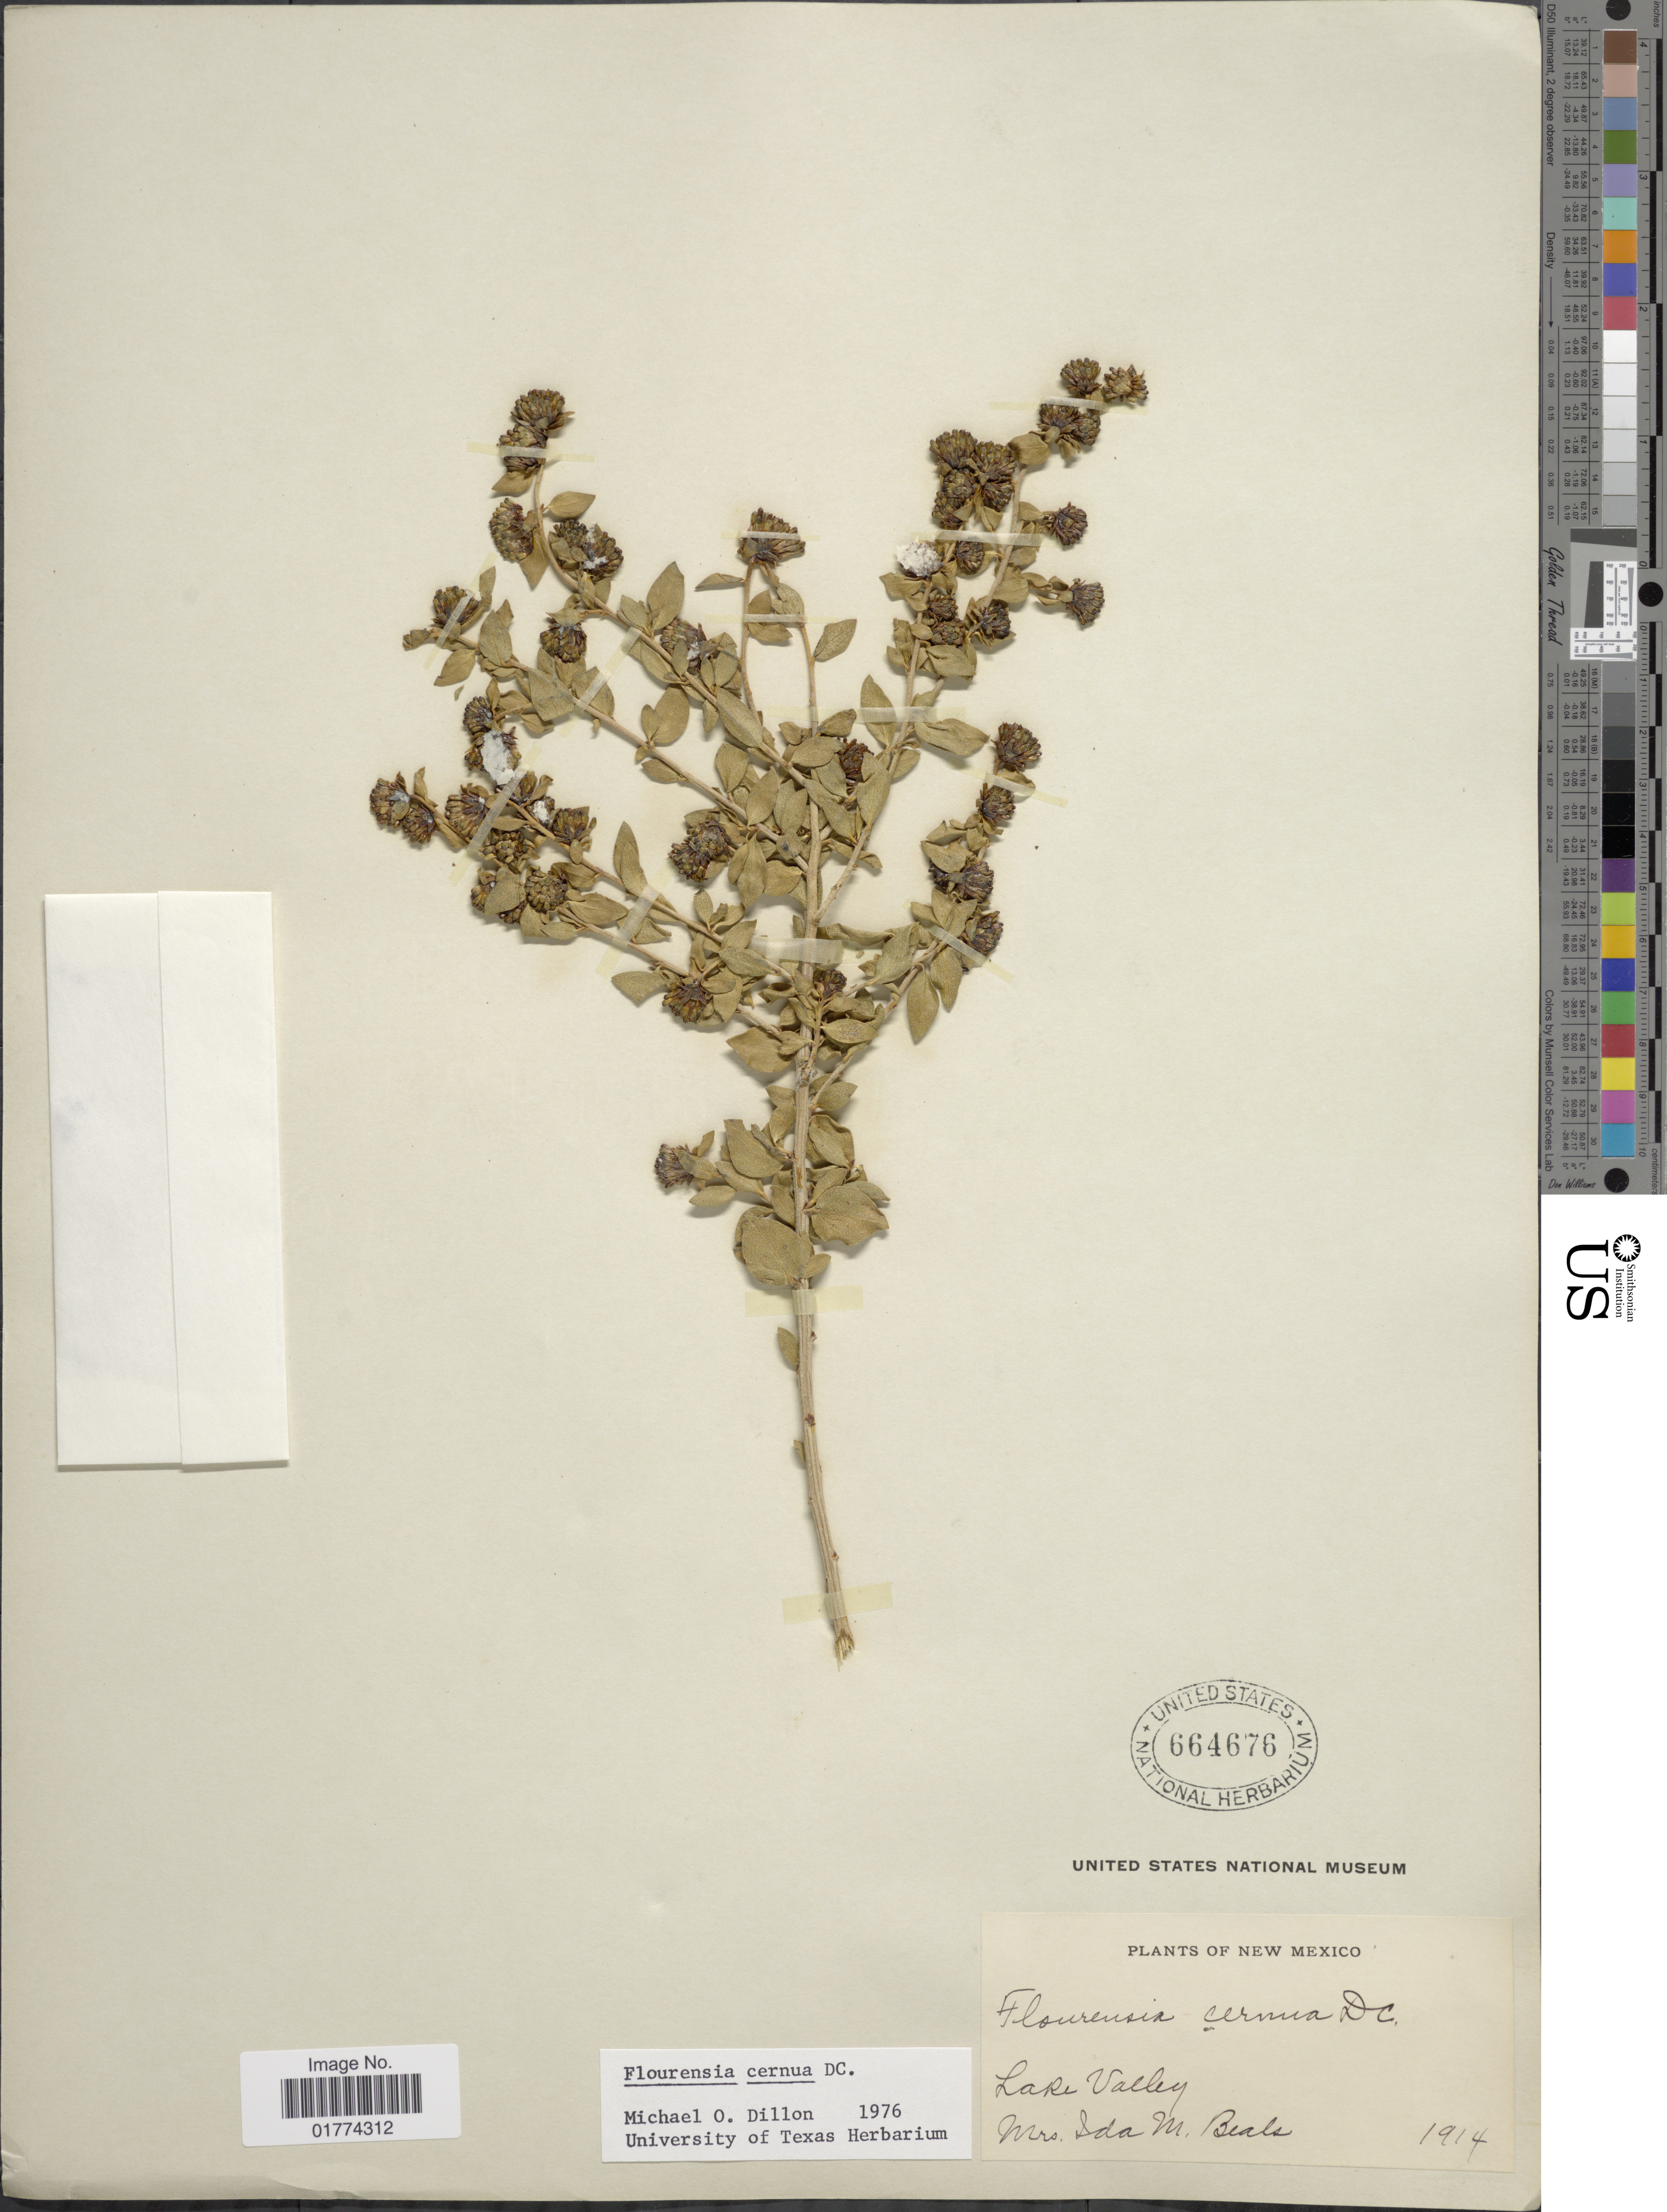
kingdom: Plantae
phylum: Tracheophyta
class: Magnoliopsida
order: Asterales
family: Asteraceae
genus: Flourensia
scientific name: Flourensia cernua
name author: DC.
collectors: I. M. Beals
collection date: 1914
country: United States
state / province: New Mexico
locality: Lake Valley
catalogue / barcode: US 664676